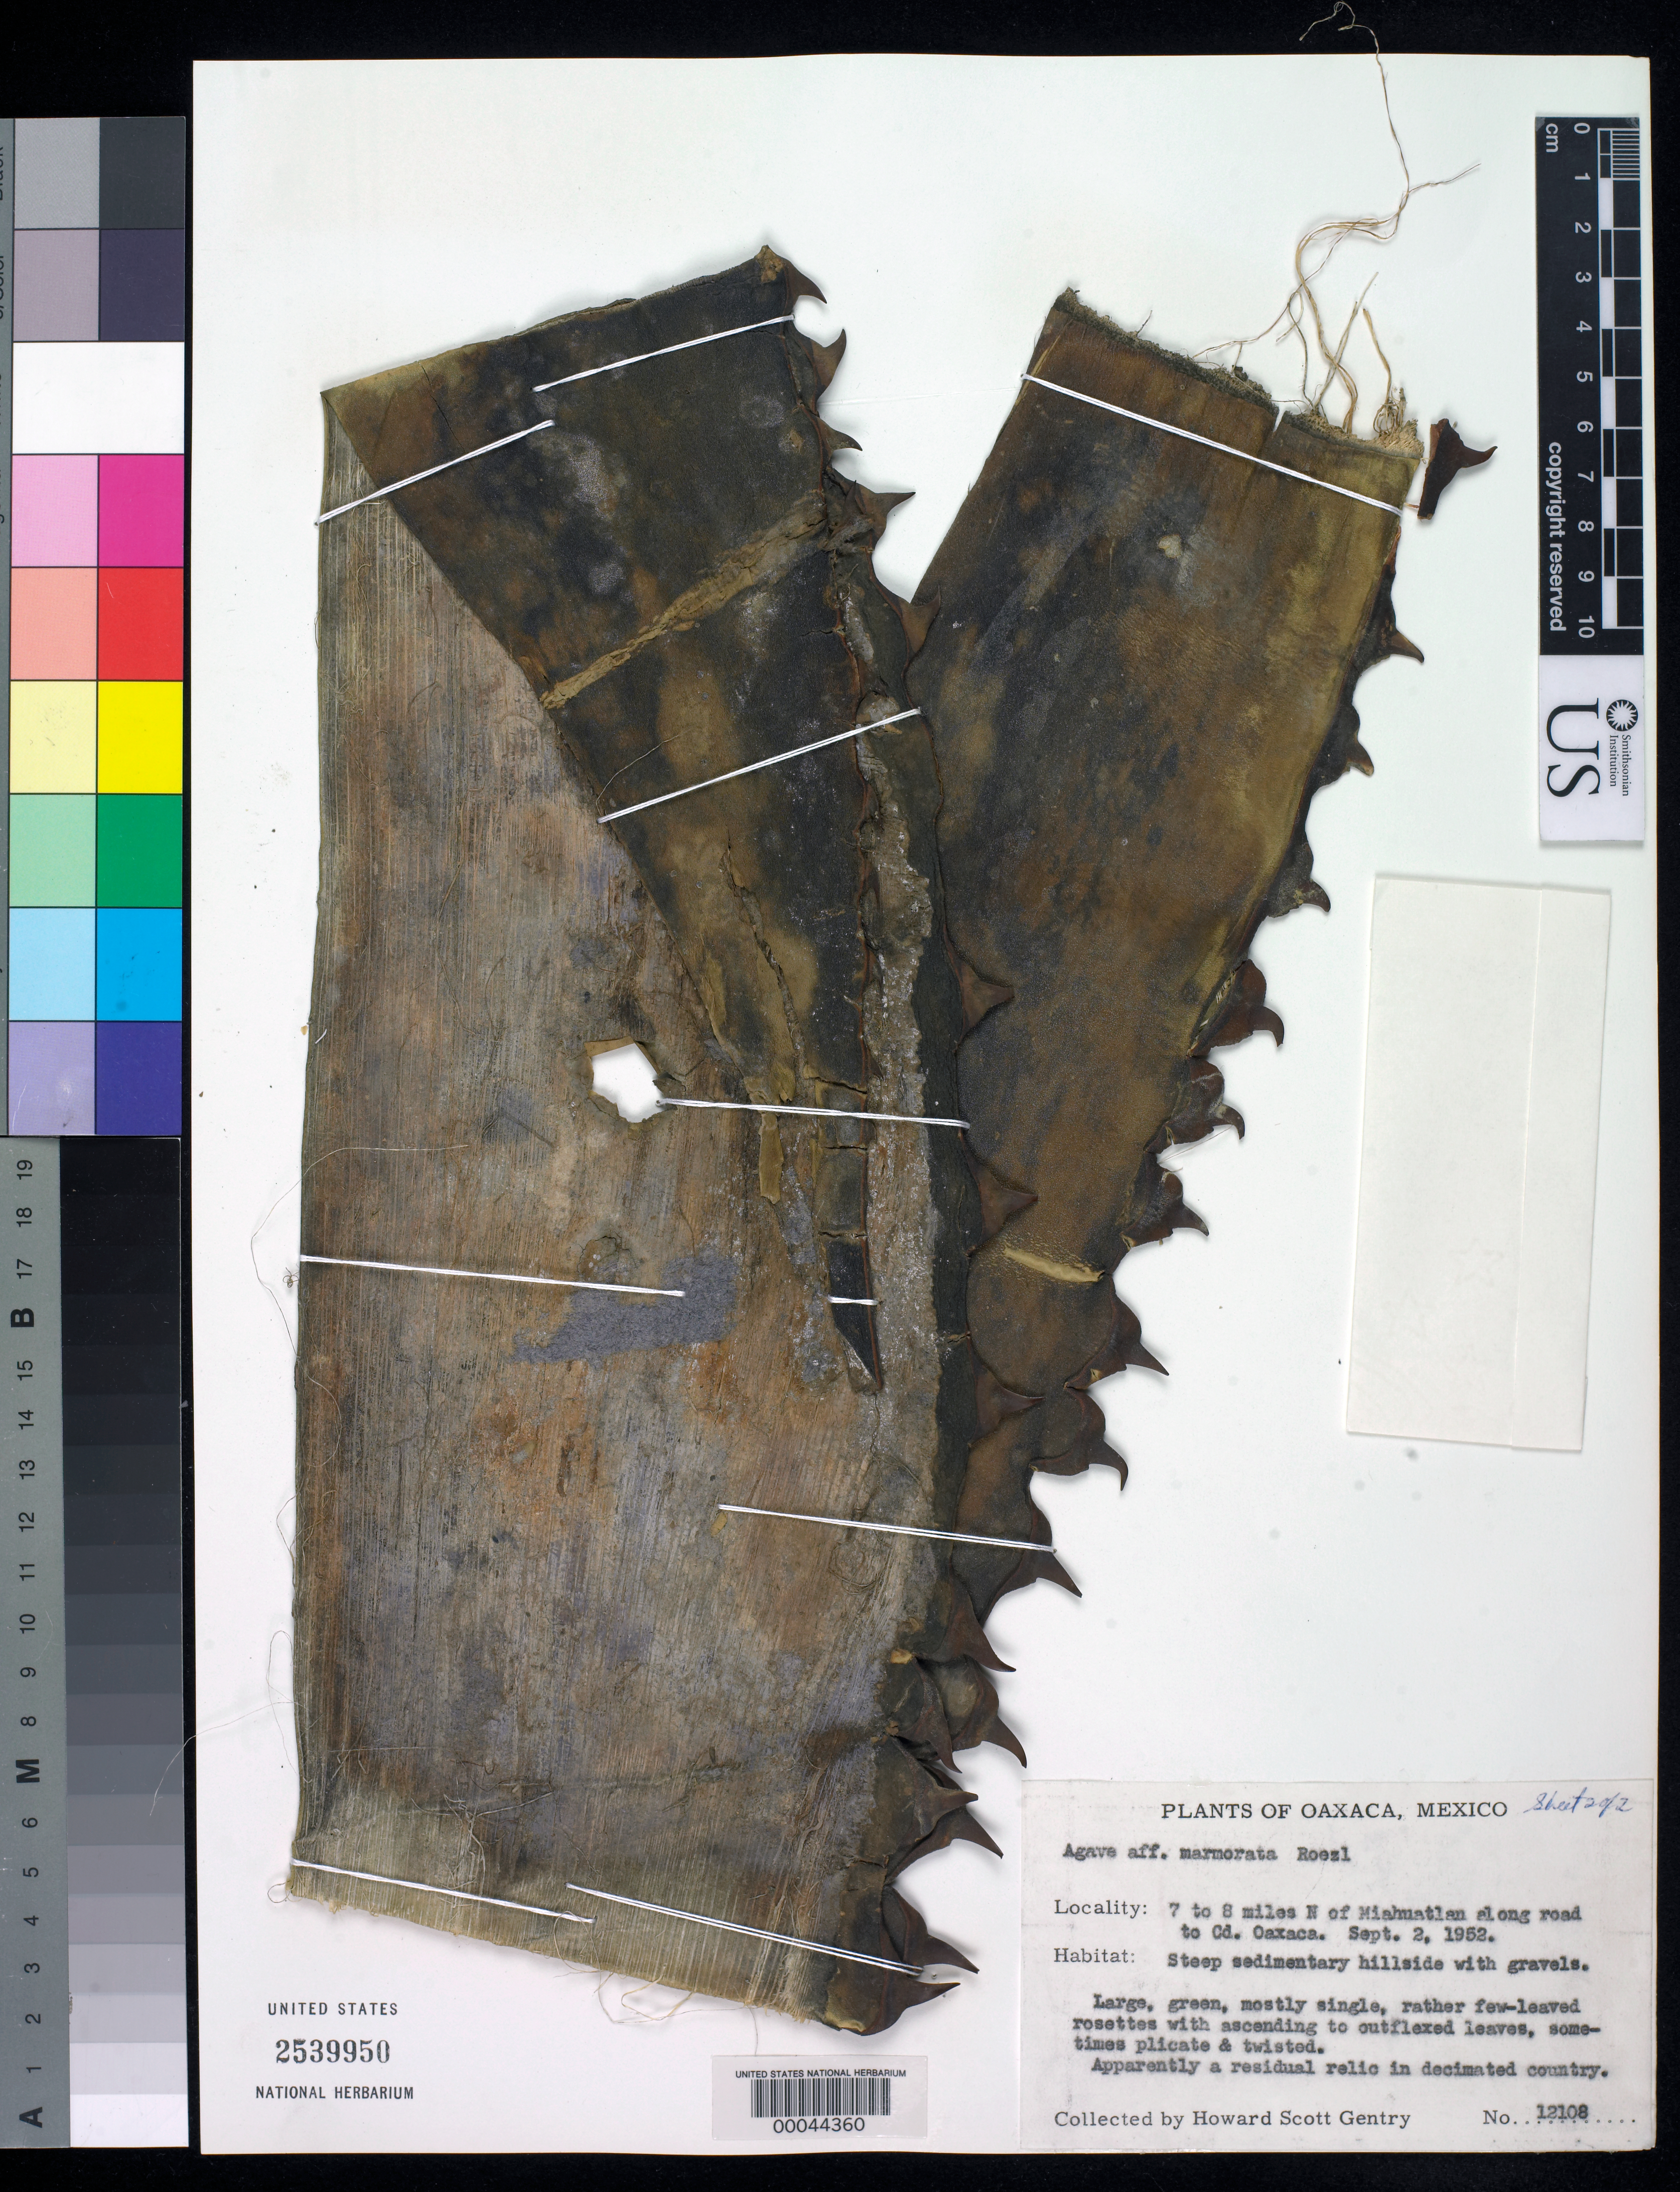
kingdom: Plantae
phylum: Tracheophyta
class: Liliopsida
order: Asparagales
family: Asparagaceae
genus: Agave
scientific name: Agave marmorata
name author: Roezl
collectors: H. S. Gentry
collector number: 12108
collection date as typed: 02 Sep 1952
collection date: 1952-09-02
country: Mexico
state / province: Oaxaca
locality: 7-8 mi N of Miahuatlan along road to DC Oaxaca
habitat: Steep sedimentary hillsid with gravels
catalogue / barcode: US 2539951